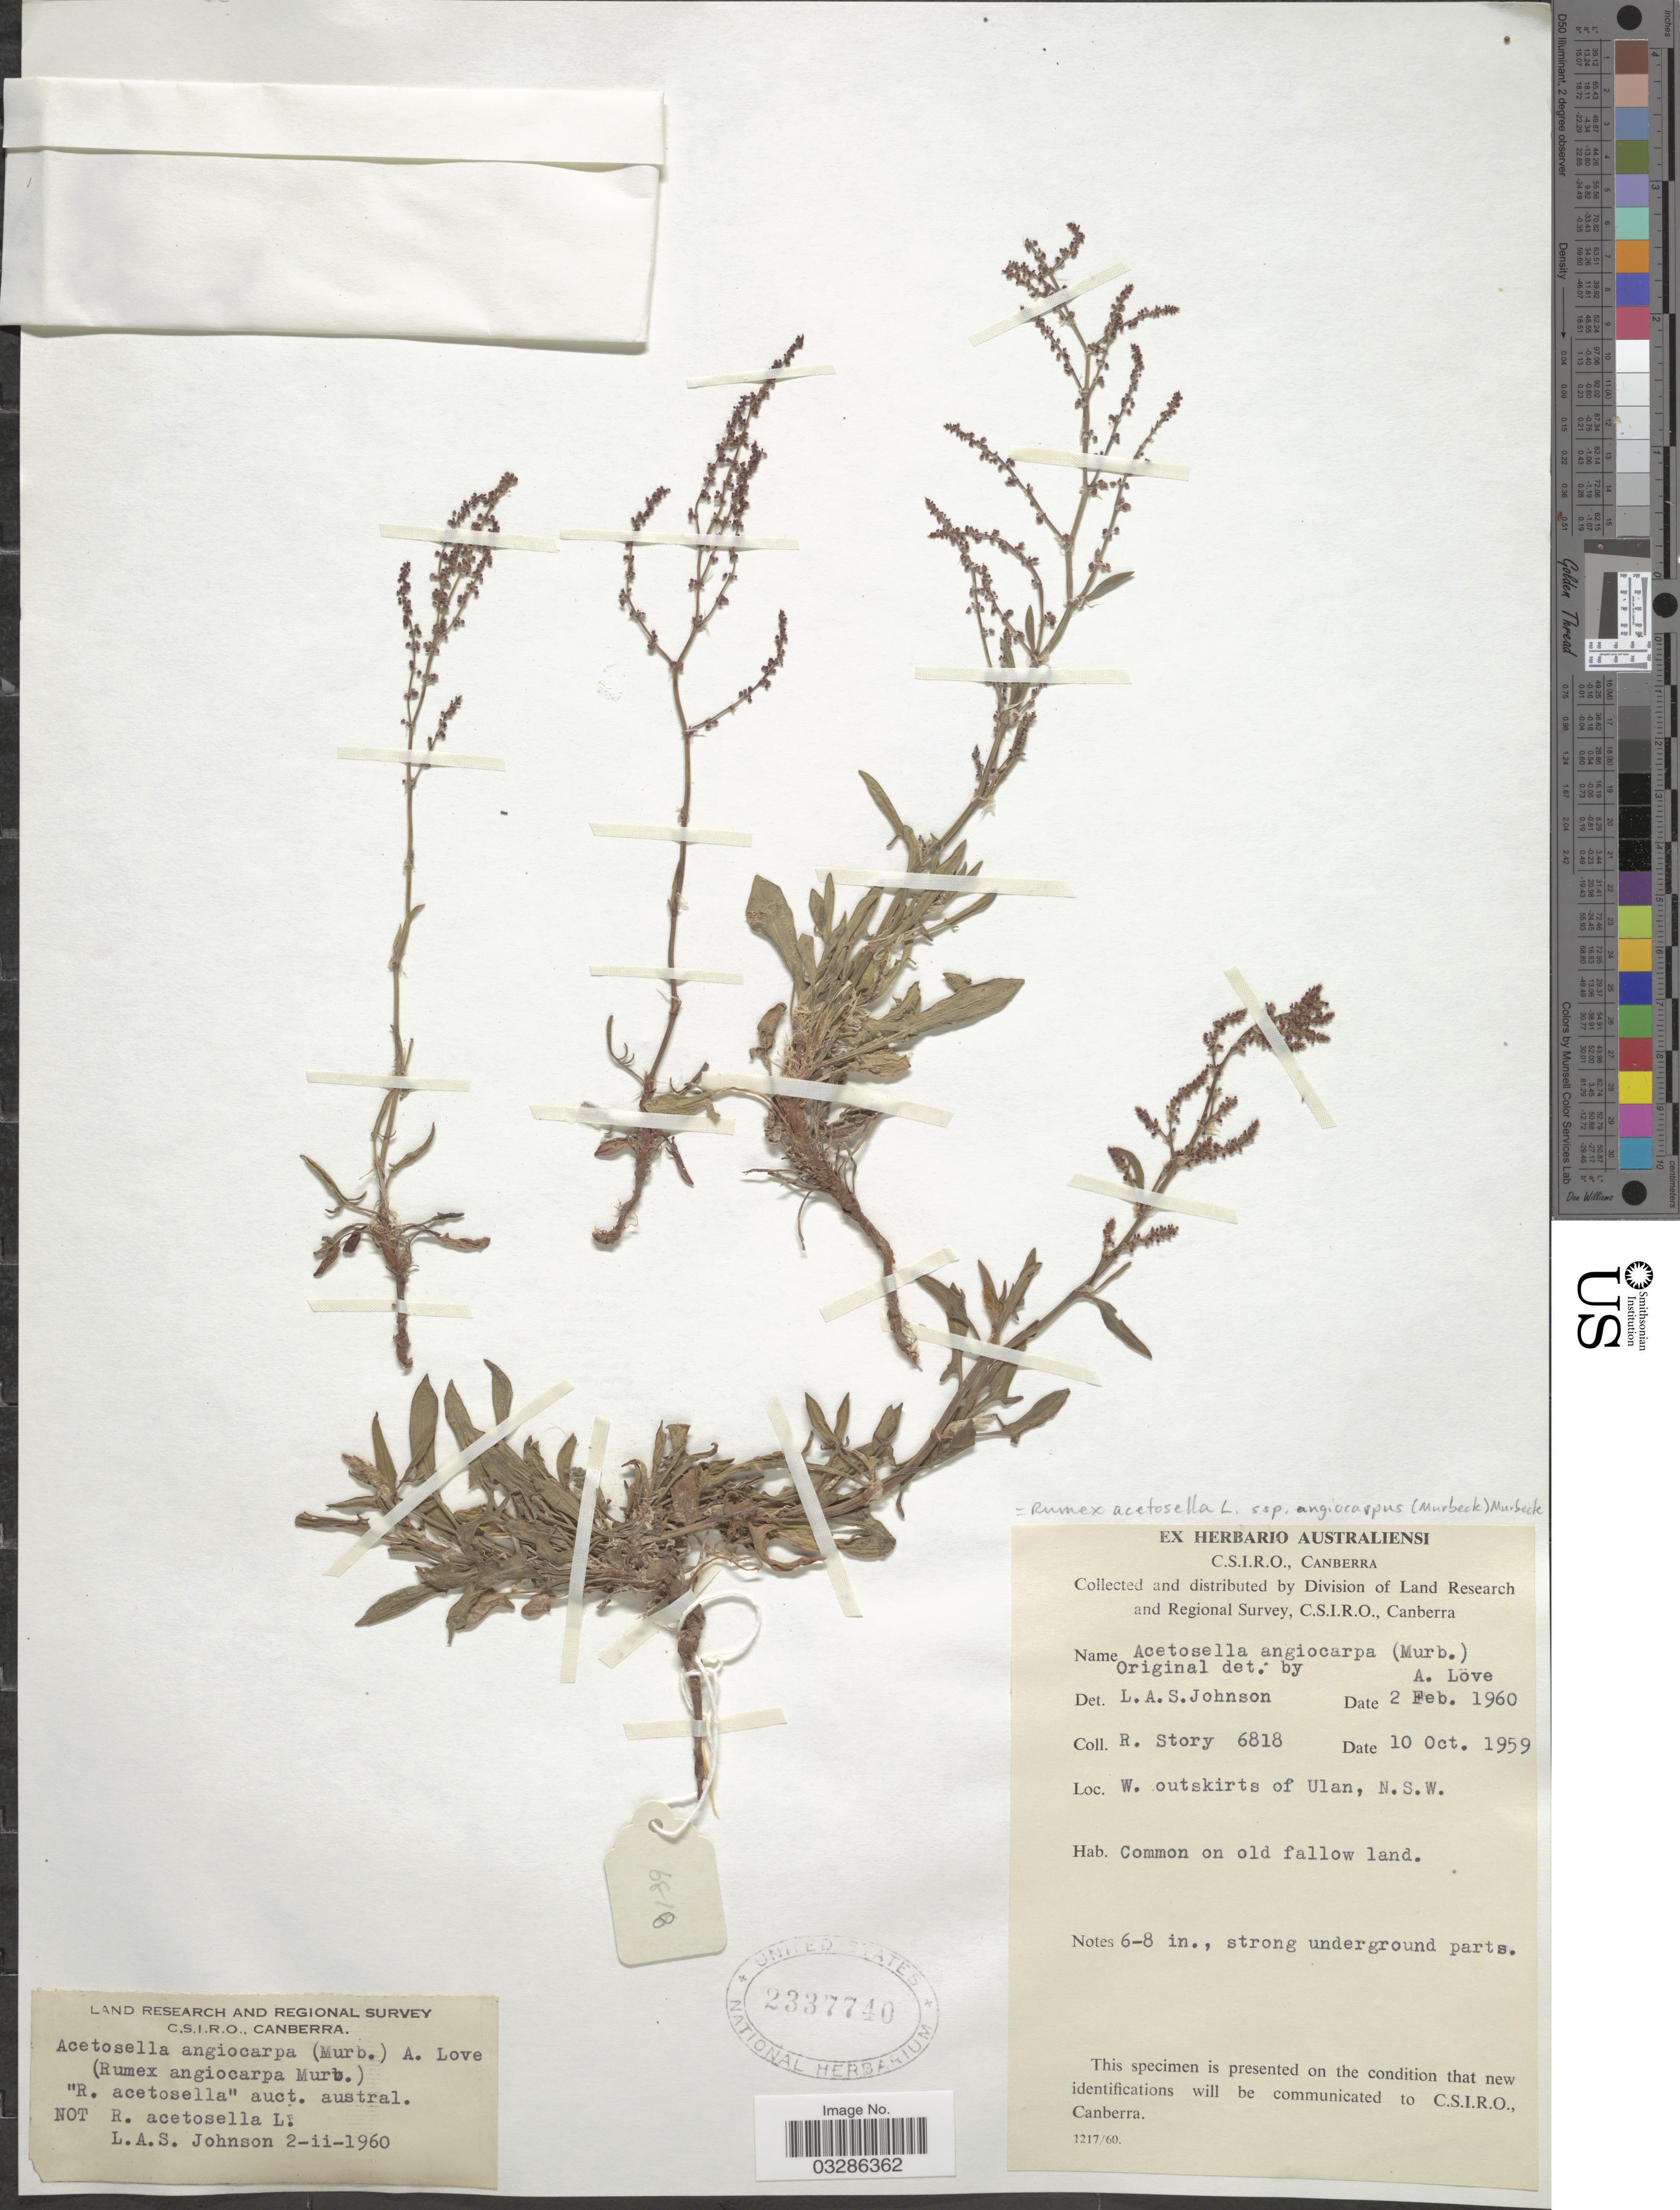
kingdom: Plantae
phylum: Tracheophyta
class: Magnoliopsida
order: Caryophyllales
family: Polygonaceae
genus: Rumex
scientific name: Rumex acetosella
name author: L.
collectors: R. Story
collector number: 6818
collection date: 1959-10-10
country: Australia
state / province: New South Wales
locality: W. outskirts of Ulan, N.S.W.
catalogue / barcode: US 2337740